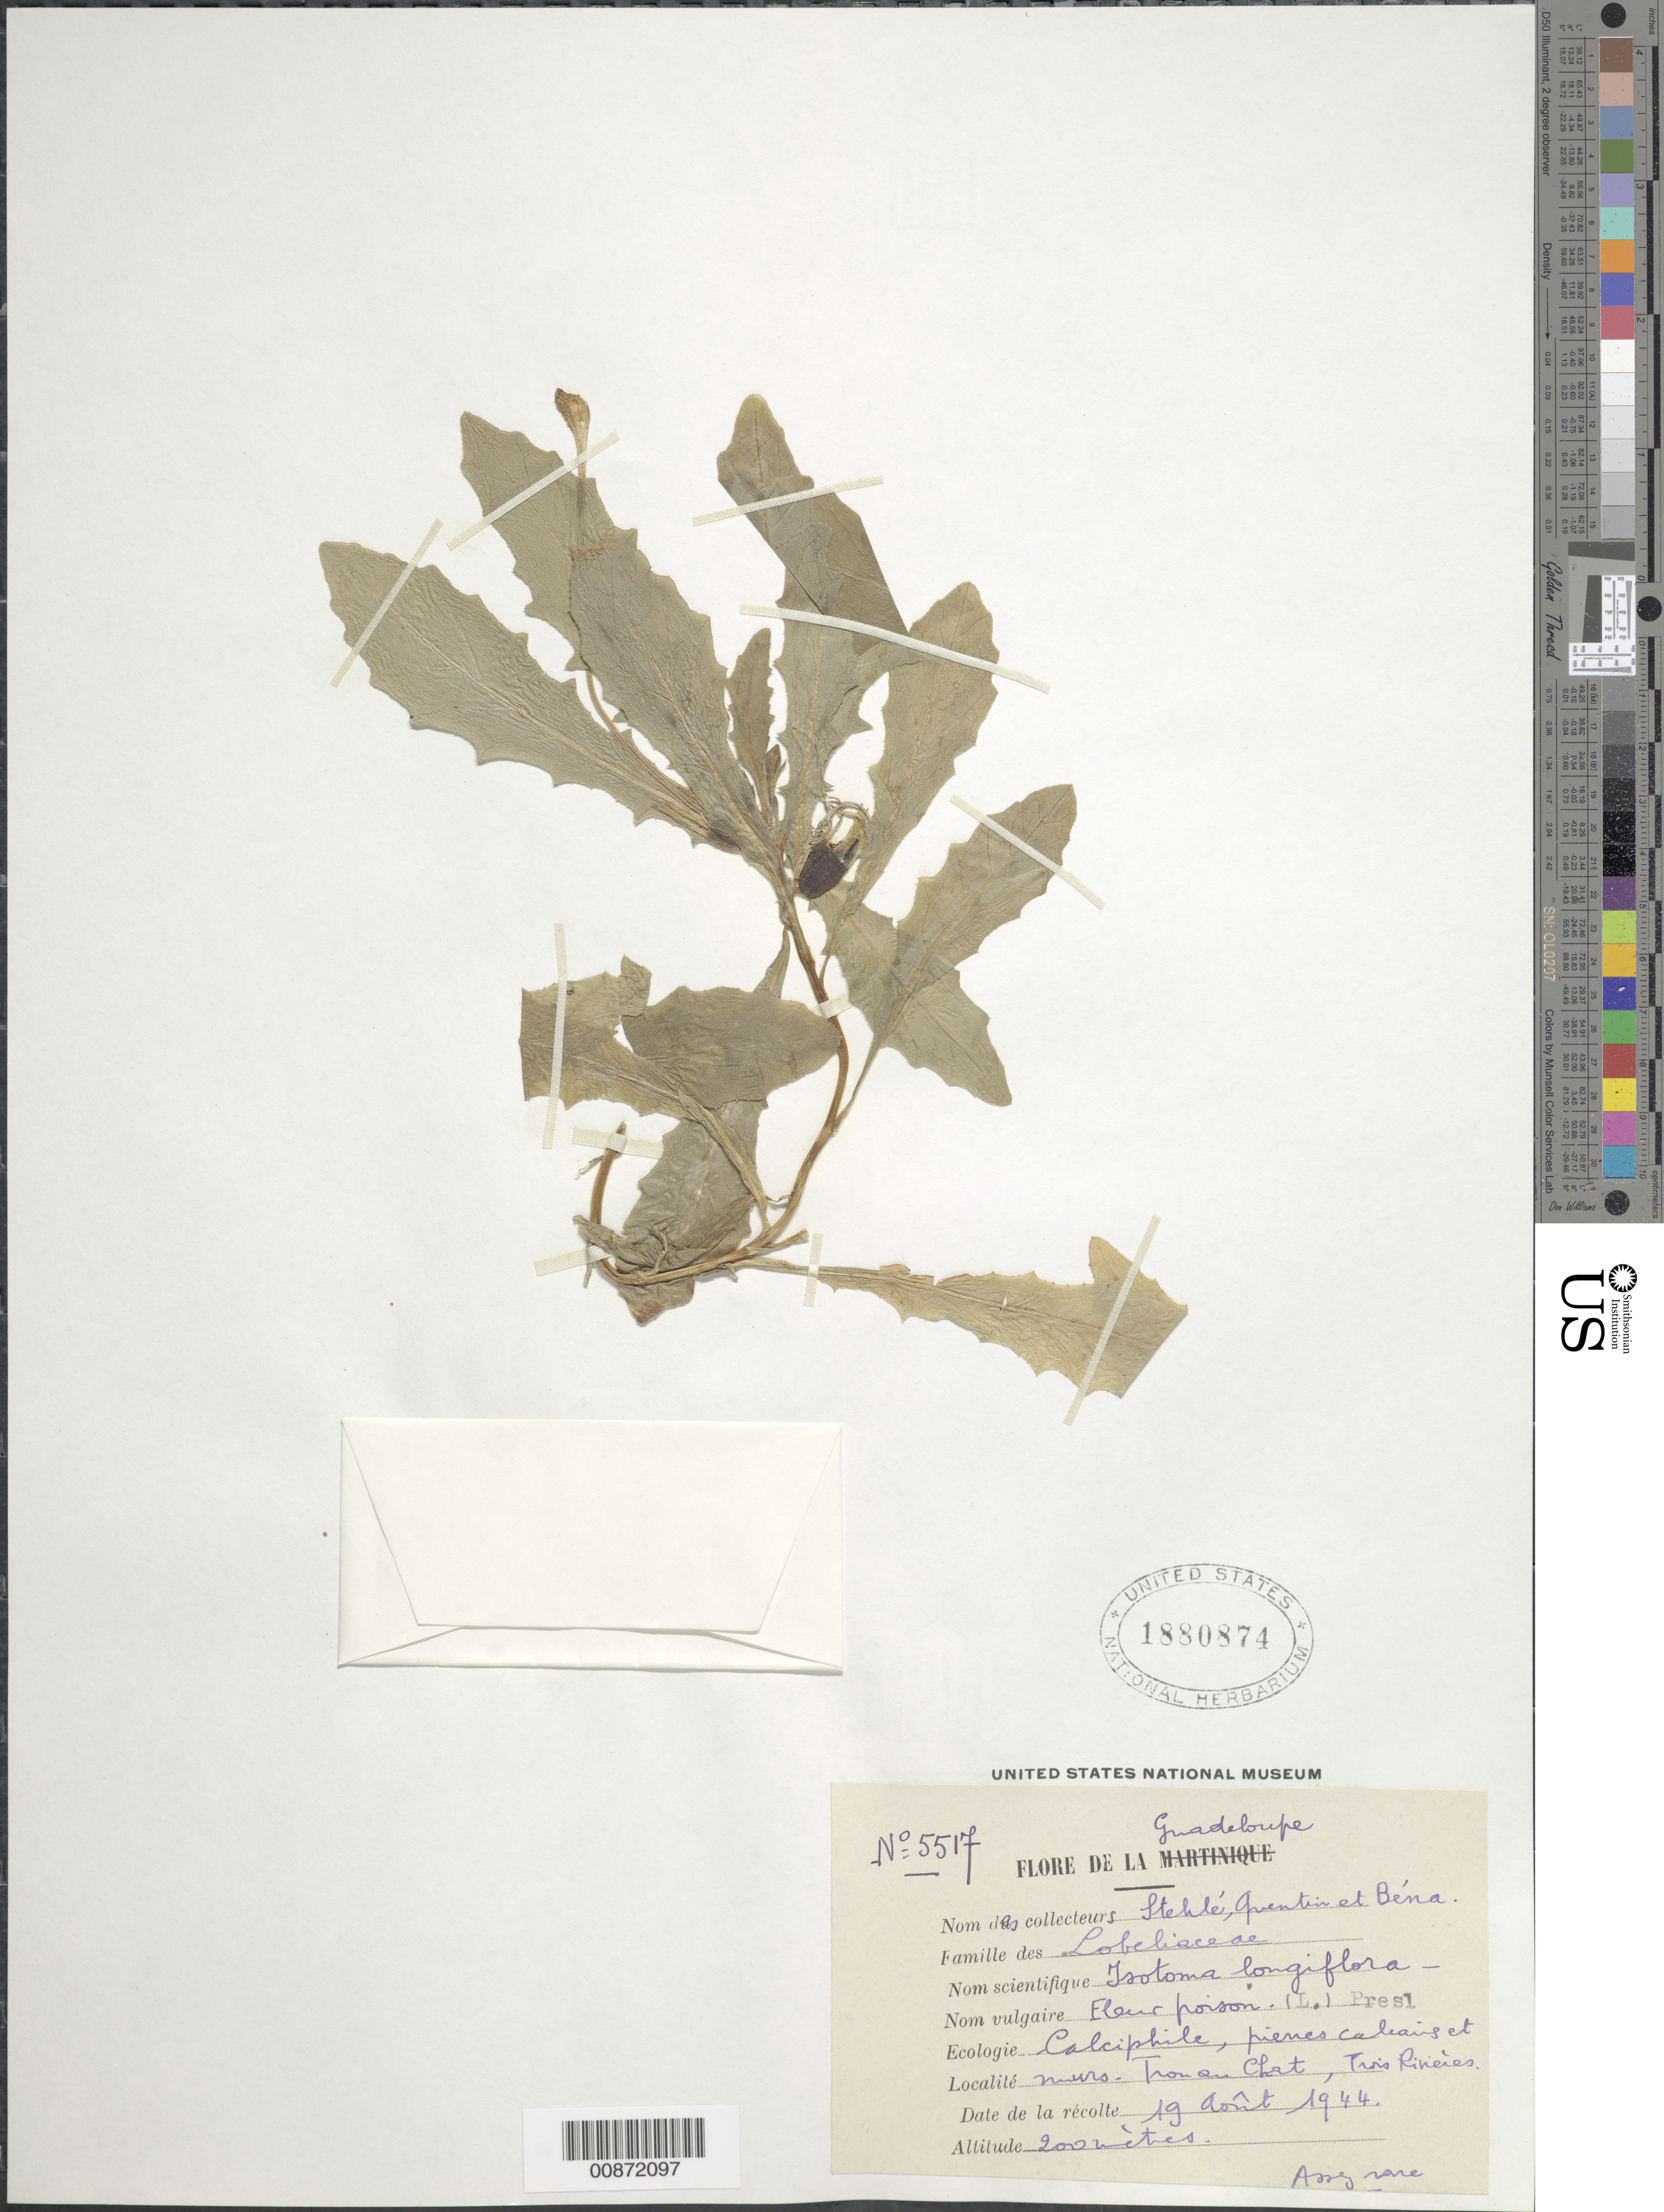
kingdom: Plantae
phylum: Tracheophyta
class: Magnoliopsida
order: Asterales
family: Campanulaceae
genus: Hippobroma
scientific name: Hippobroma longiflora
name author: (L.) G. Don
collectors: H. Stehlé, J. Quentin & R. Béna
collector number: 5517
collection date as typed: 19 Aug 1944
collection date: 1944-08-19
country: Guadeloupe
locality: Tron au Chat, Trois Rivières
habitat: Calciphile, pienes caliaris (sp?) et murs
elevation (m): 200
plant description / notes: Common name: Fleur poison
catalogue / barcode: US 1880874